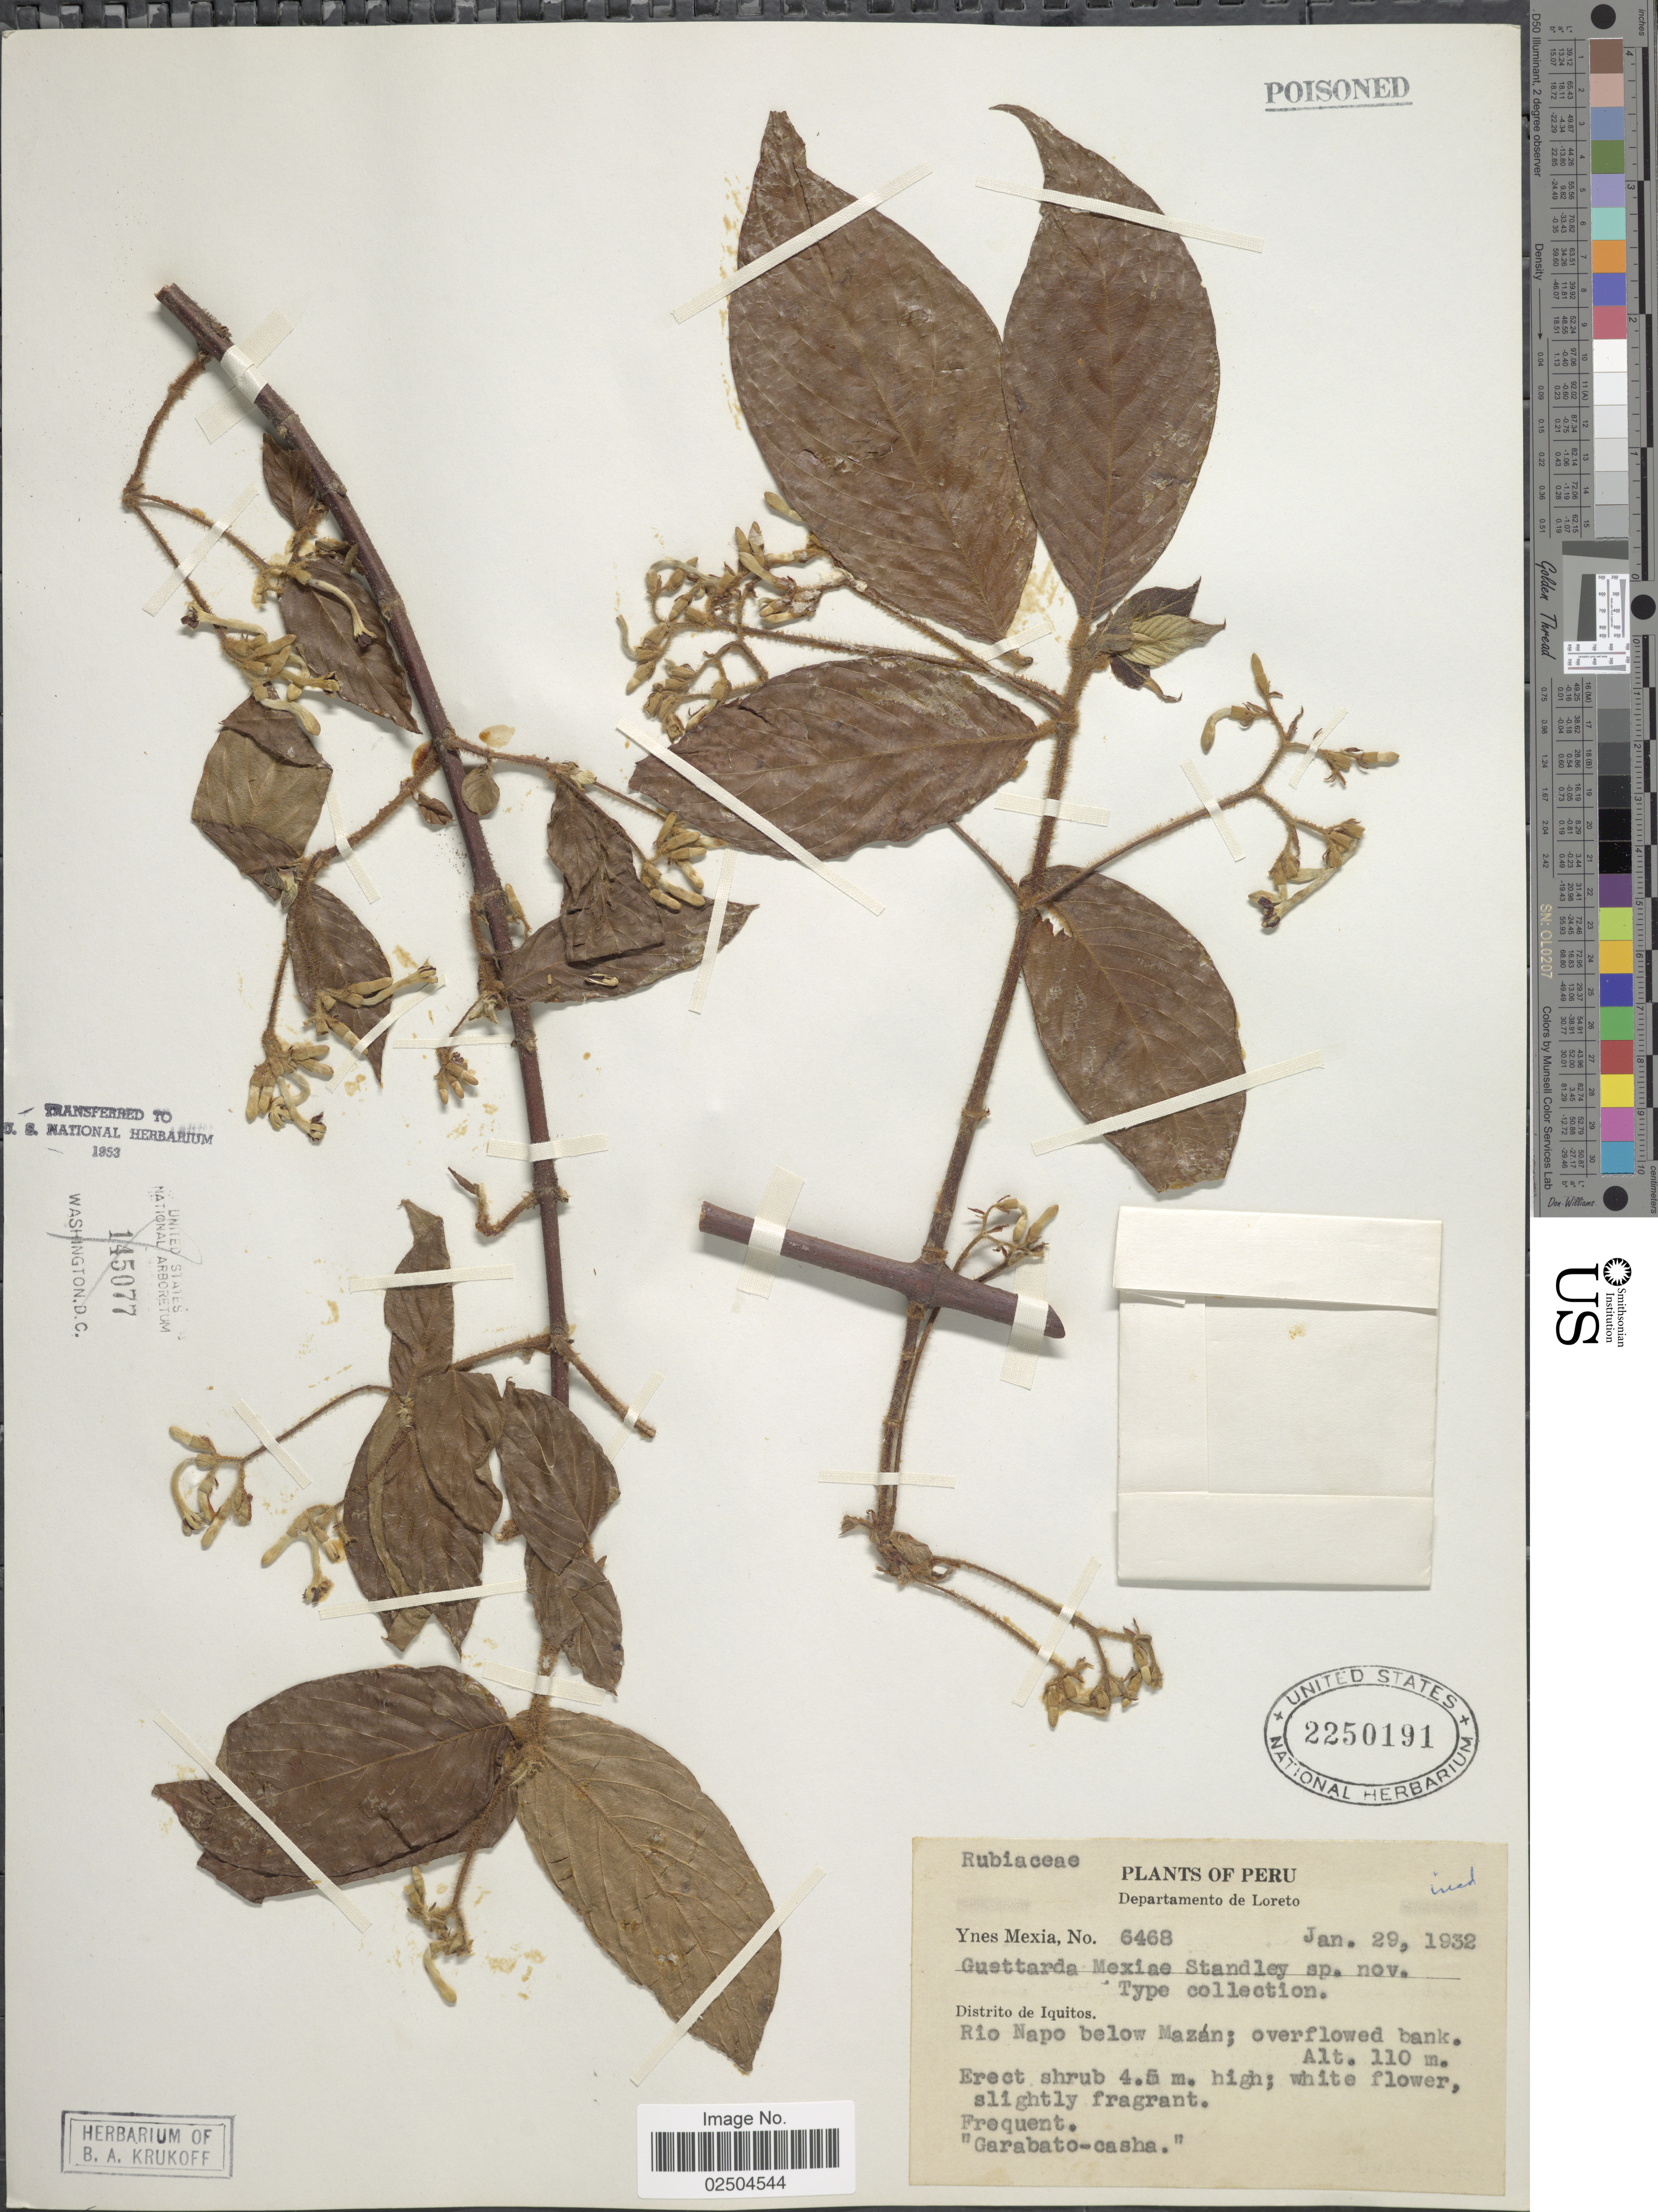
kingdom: Plantae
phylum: Tracheophyta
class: Magnoliopsida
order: Gentianales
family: Rubiaceae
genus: Guettarda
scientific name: Guettarda mexiae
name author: Standl.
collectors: Y. Mexia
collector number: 6468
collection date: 1932-01-29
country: Peru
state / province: Loreto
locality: Departamento de Loreto, Distrito de Iquitos, Rio Napo below Mazan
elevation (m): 110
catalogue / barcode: US 2250191